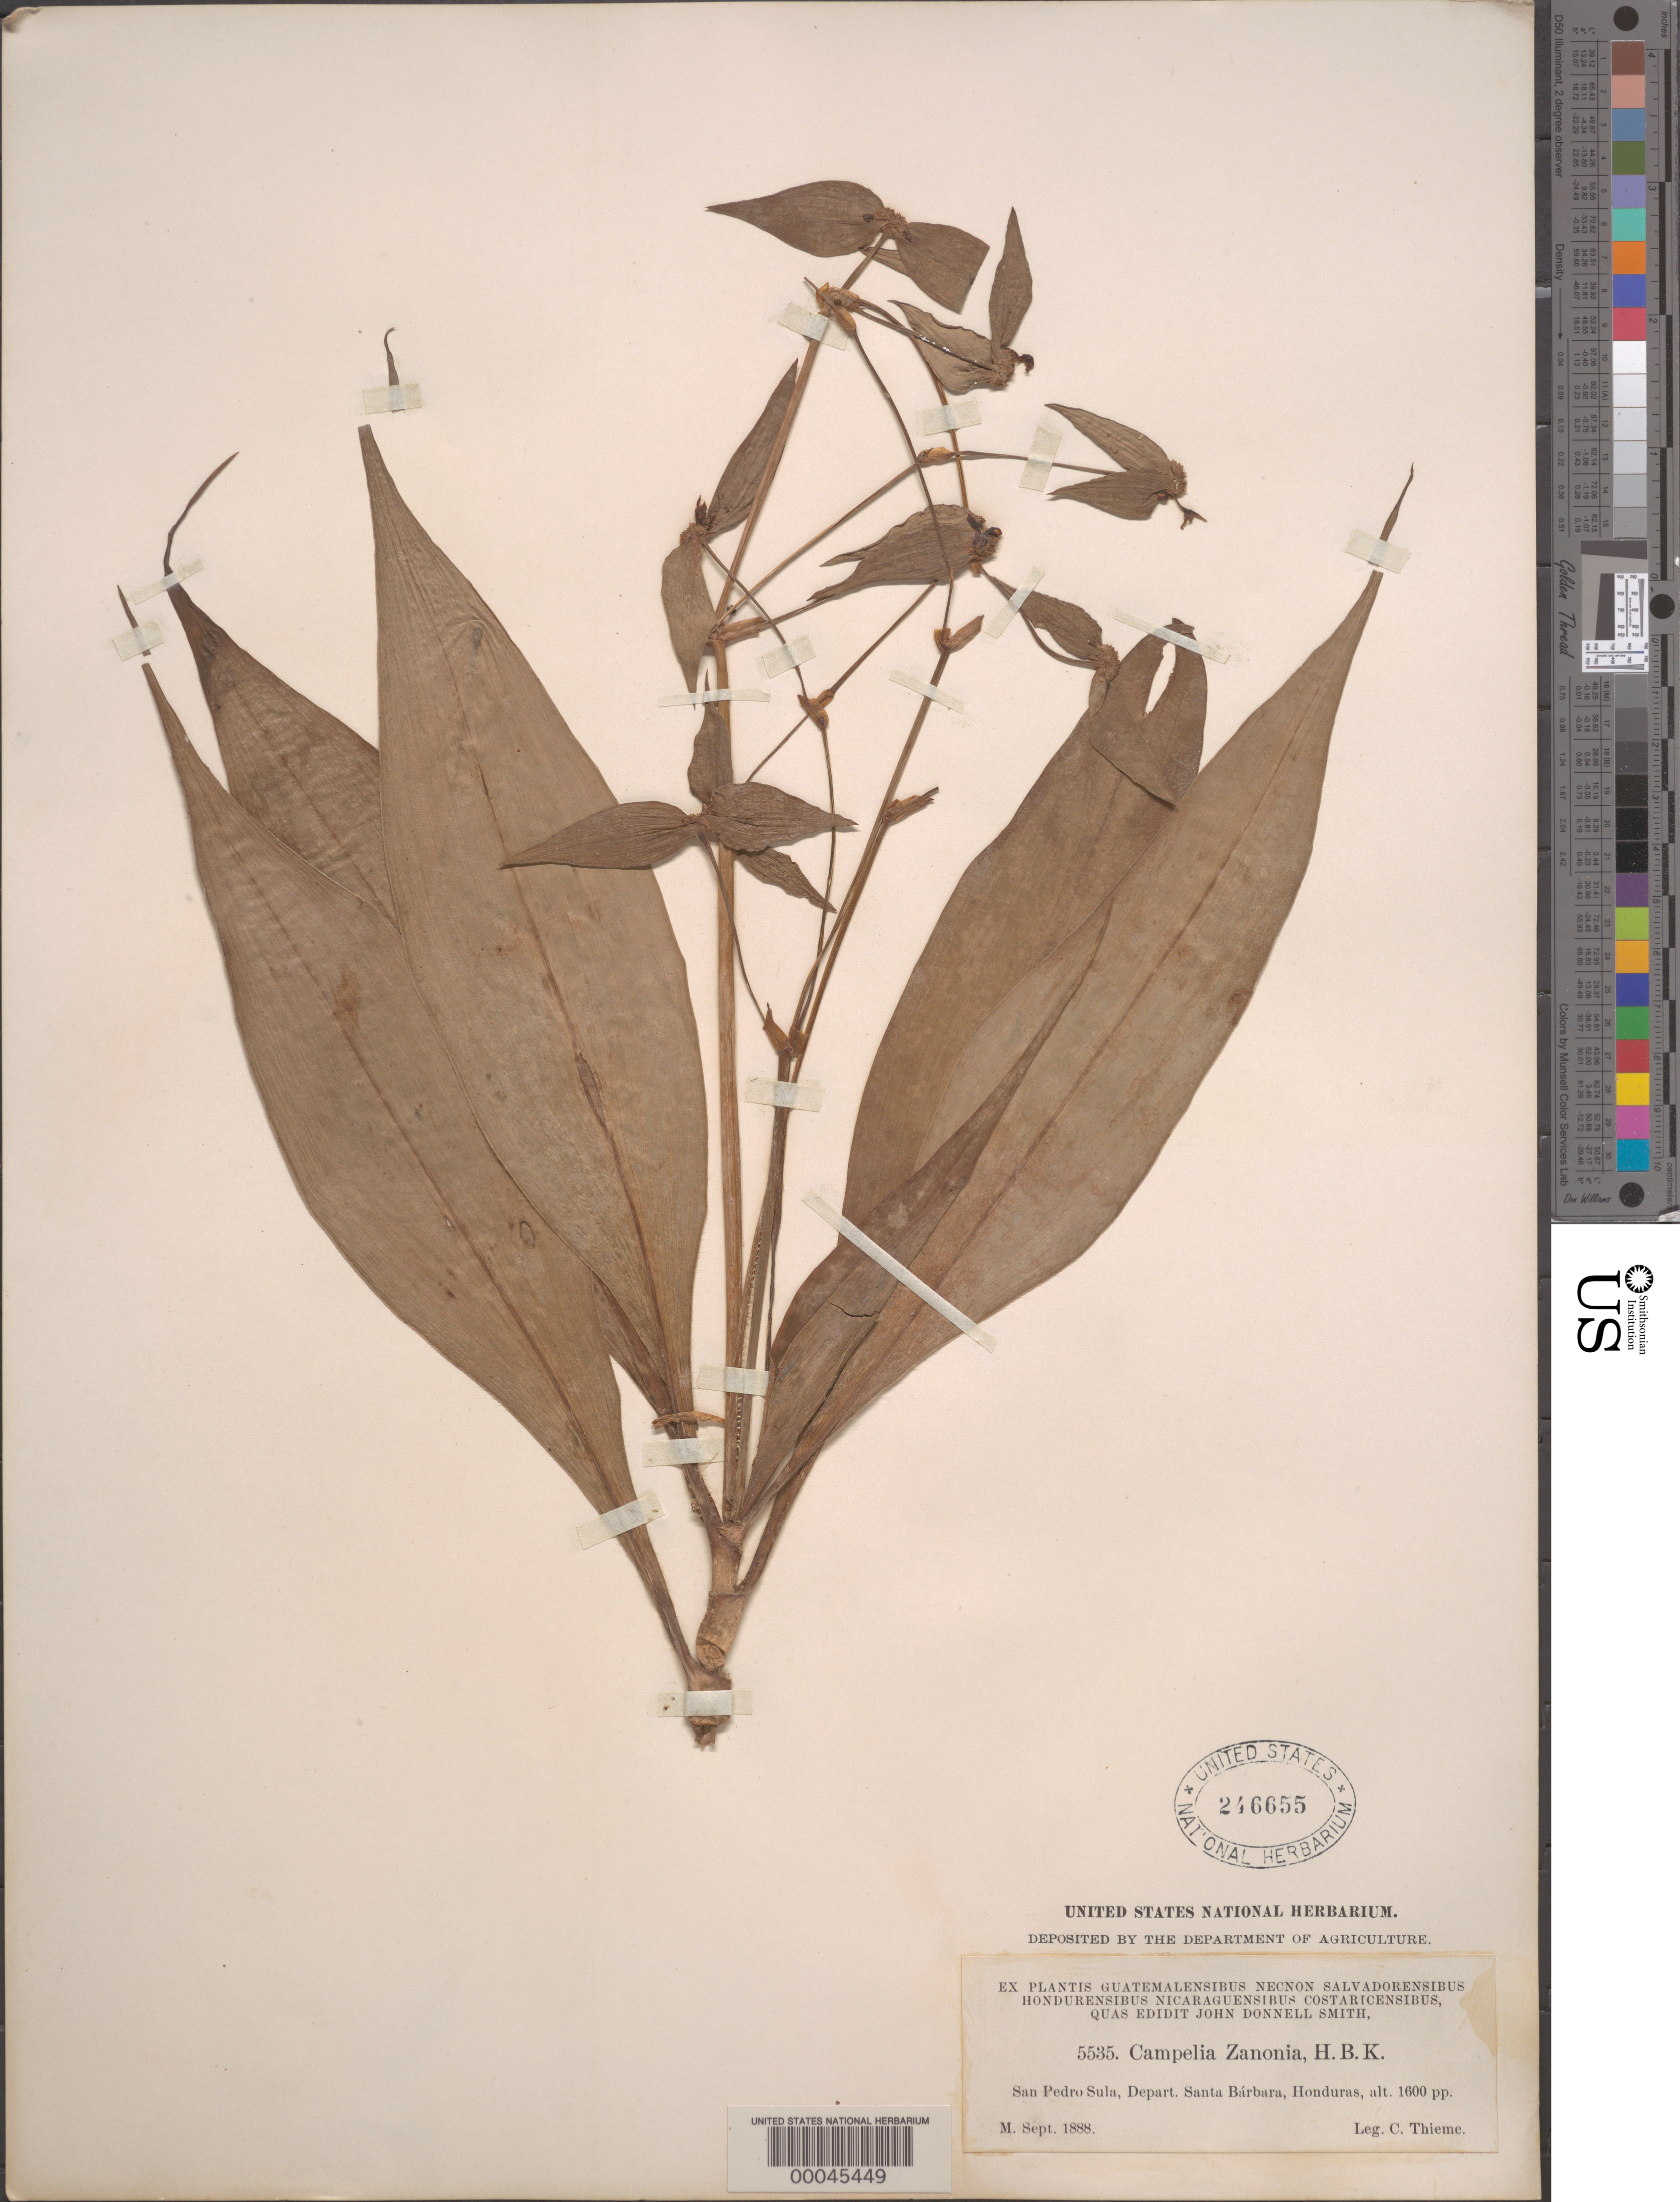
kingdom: Plantae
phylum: Tracheophyta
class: Liliopsida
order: Commelinales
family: Commelinaceae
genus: Tradescantia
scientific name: Tradescantia zanonia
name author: (L.) Sw.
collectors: C. Thieme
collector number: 5535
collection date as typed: Sep 1888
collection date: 1888-09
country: Honduras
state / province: Santa Bárbara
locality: San Pedro Sula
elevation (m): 488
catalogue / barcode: US 246655